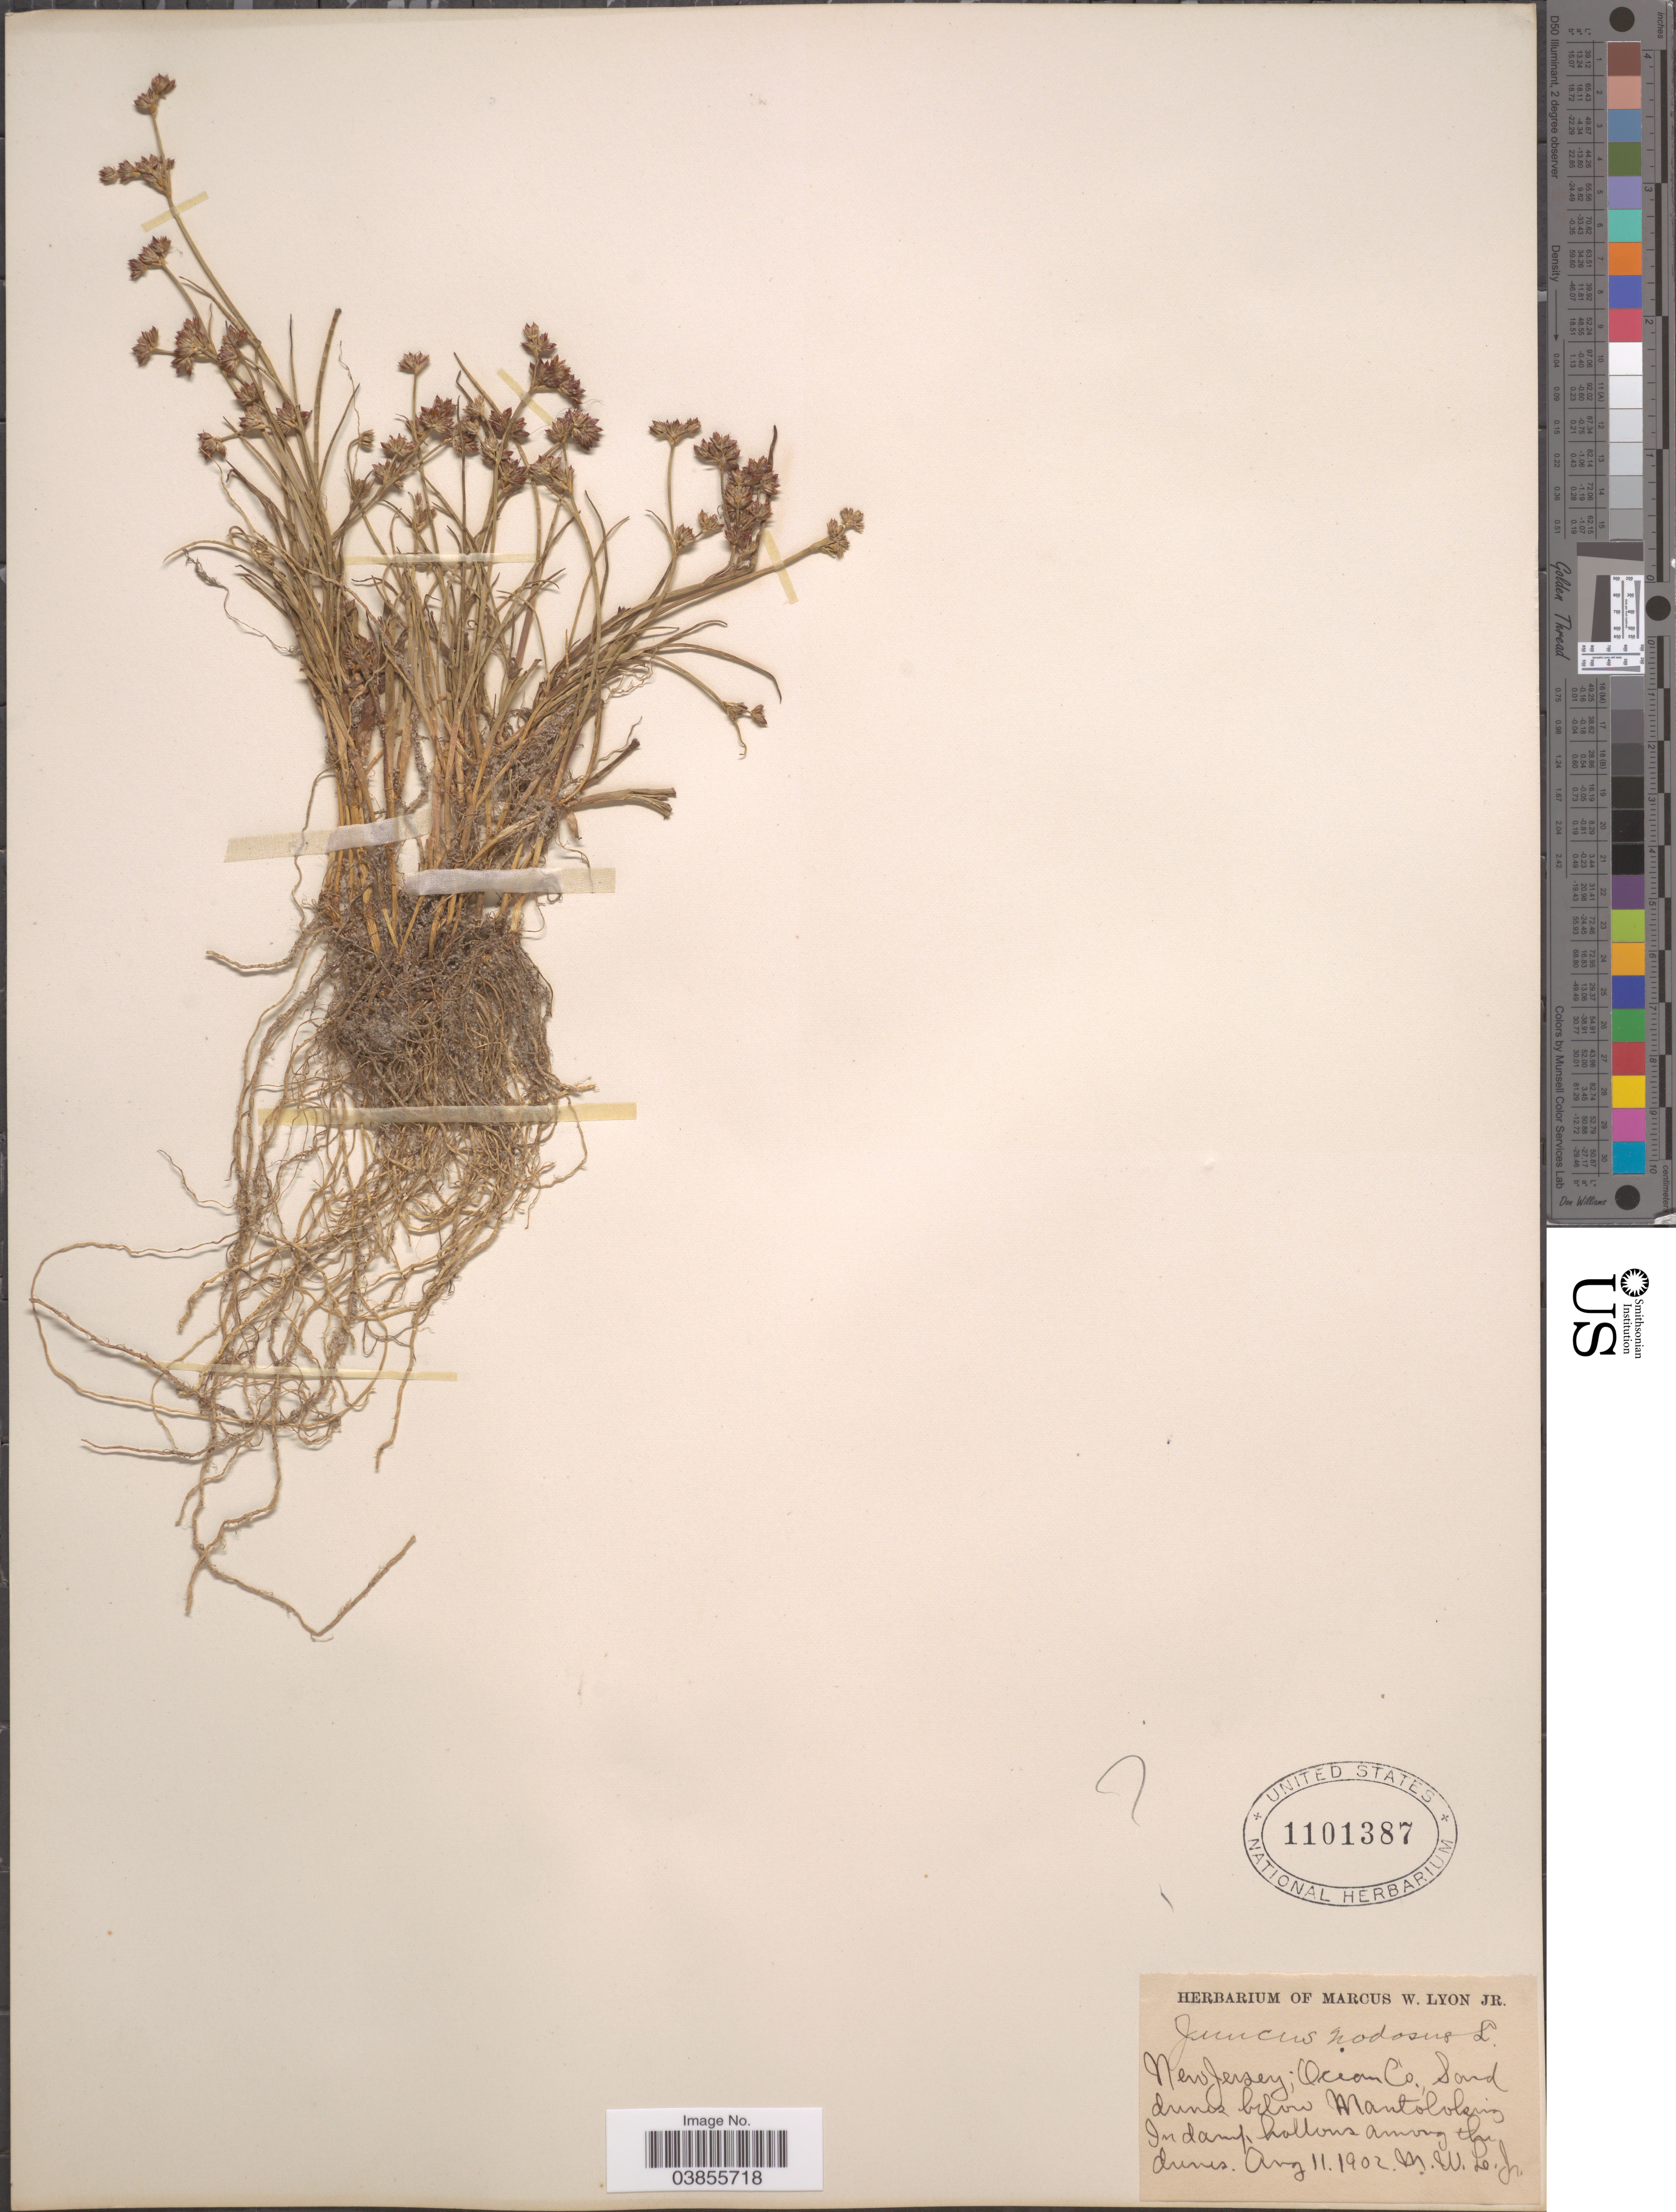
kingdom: Plantae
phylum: Tracheophyta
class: Liliopsida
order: Poales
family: Juncaceae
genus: Juncus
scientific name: Juncus nodosus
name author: L.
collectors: M. W. Lyon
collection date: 1902-08-11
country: United States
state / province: New Jersey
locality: Ocean Co., Sand dunes below Mantoloking.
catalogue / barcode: US 1101387